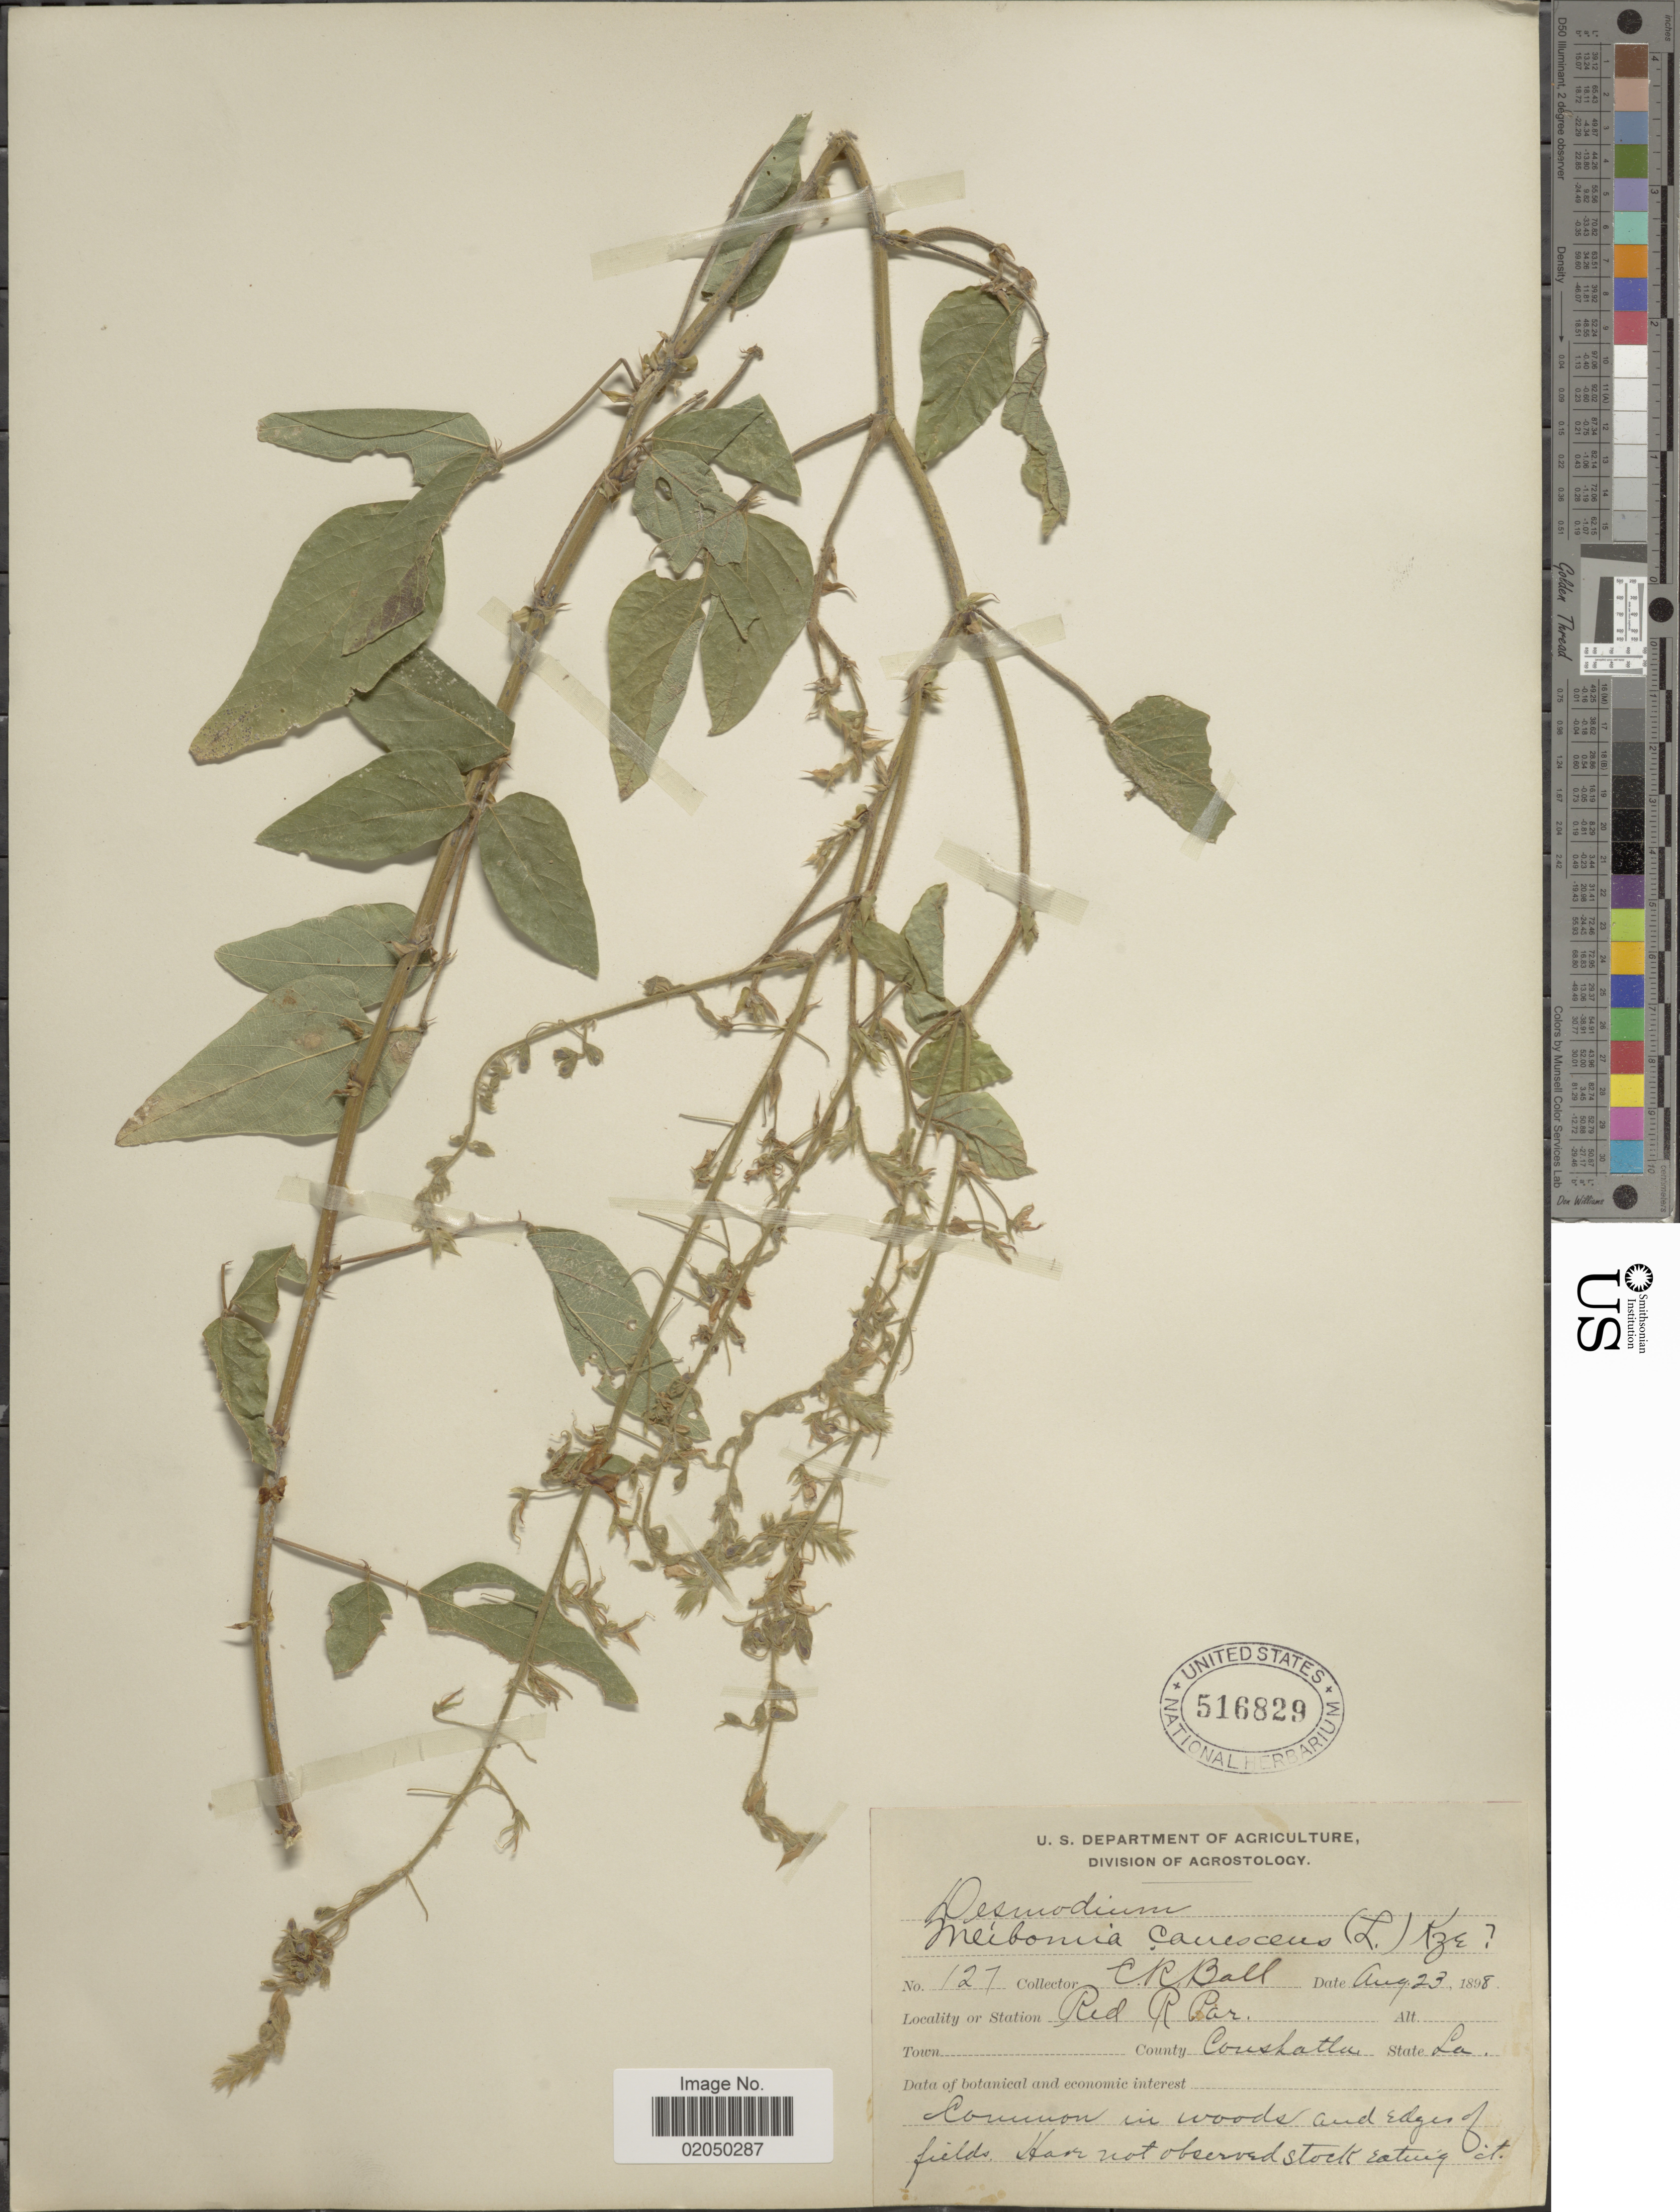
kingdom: Plantae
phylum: Tracheophyta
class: Magnoliopsida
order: Fabales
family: Fabaceae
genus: Desmodium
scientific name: Desmodium canescens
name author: (L.) DC.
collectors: C. R. Ball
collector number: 127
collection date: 1898-08-23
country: United States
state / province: Louisiana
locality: Red R Par, County Coushatta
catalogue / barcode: US 516829